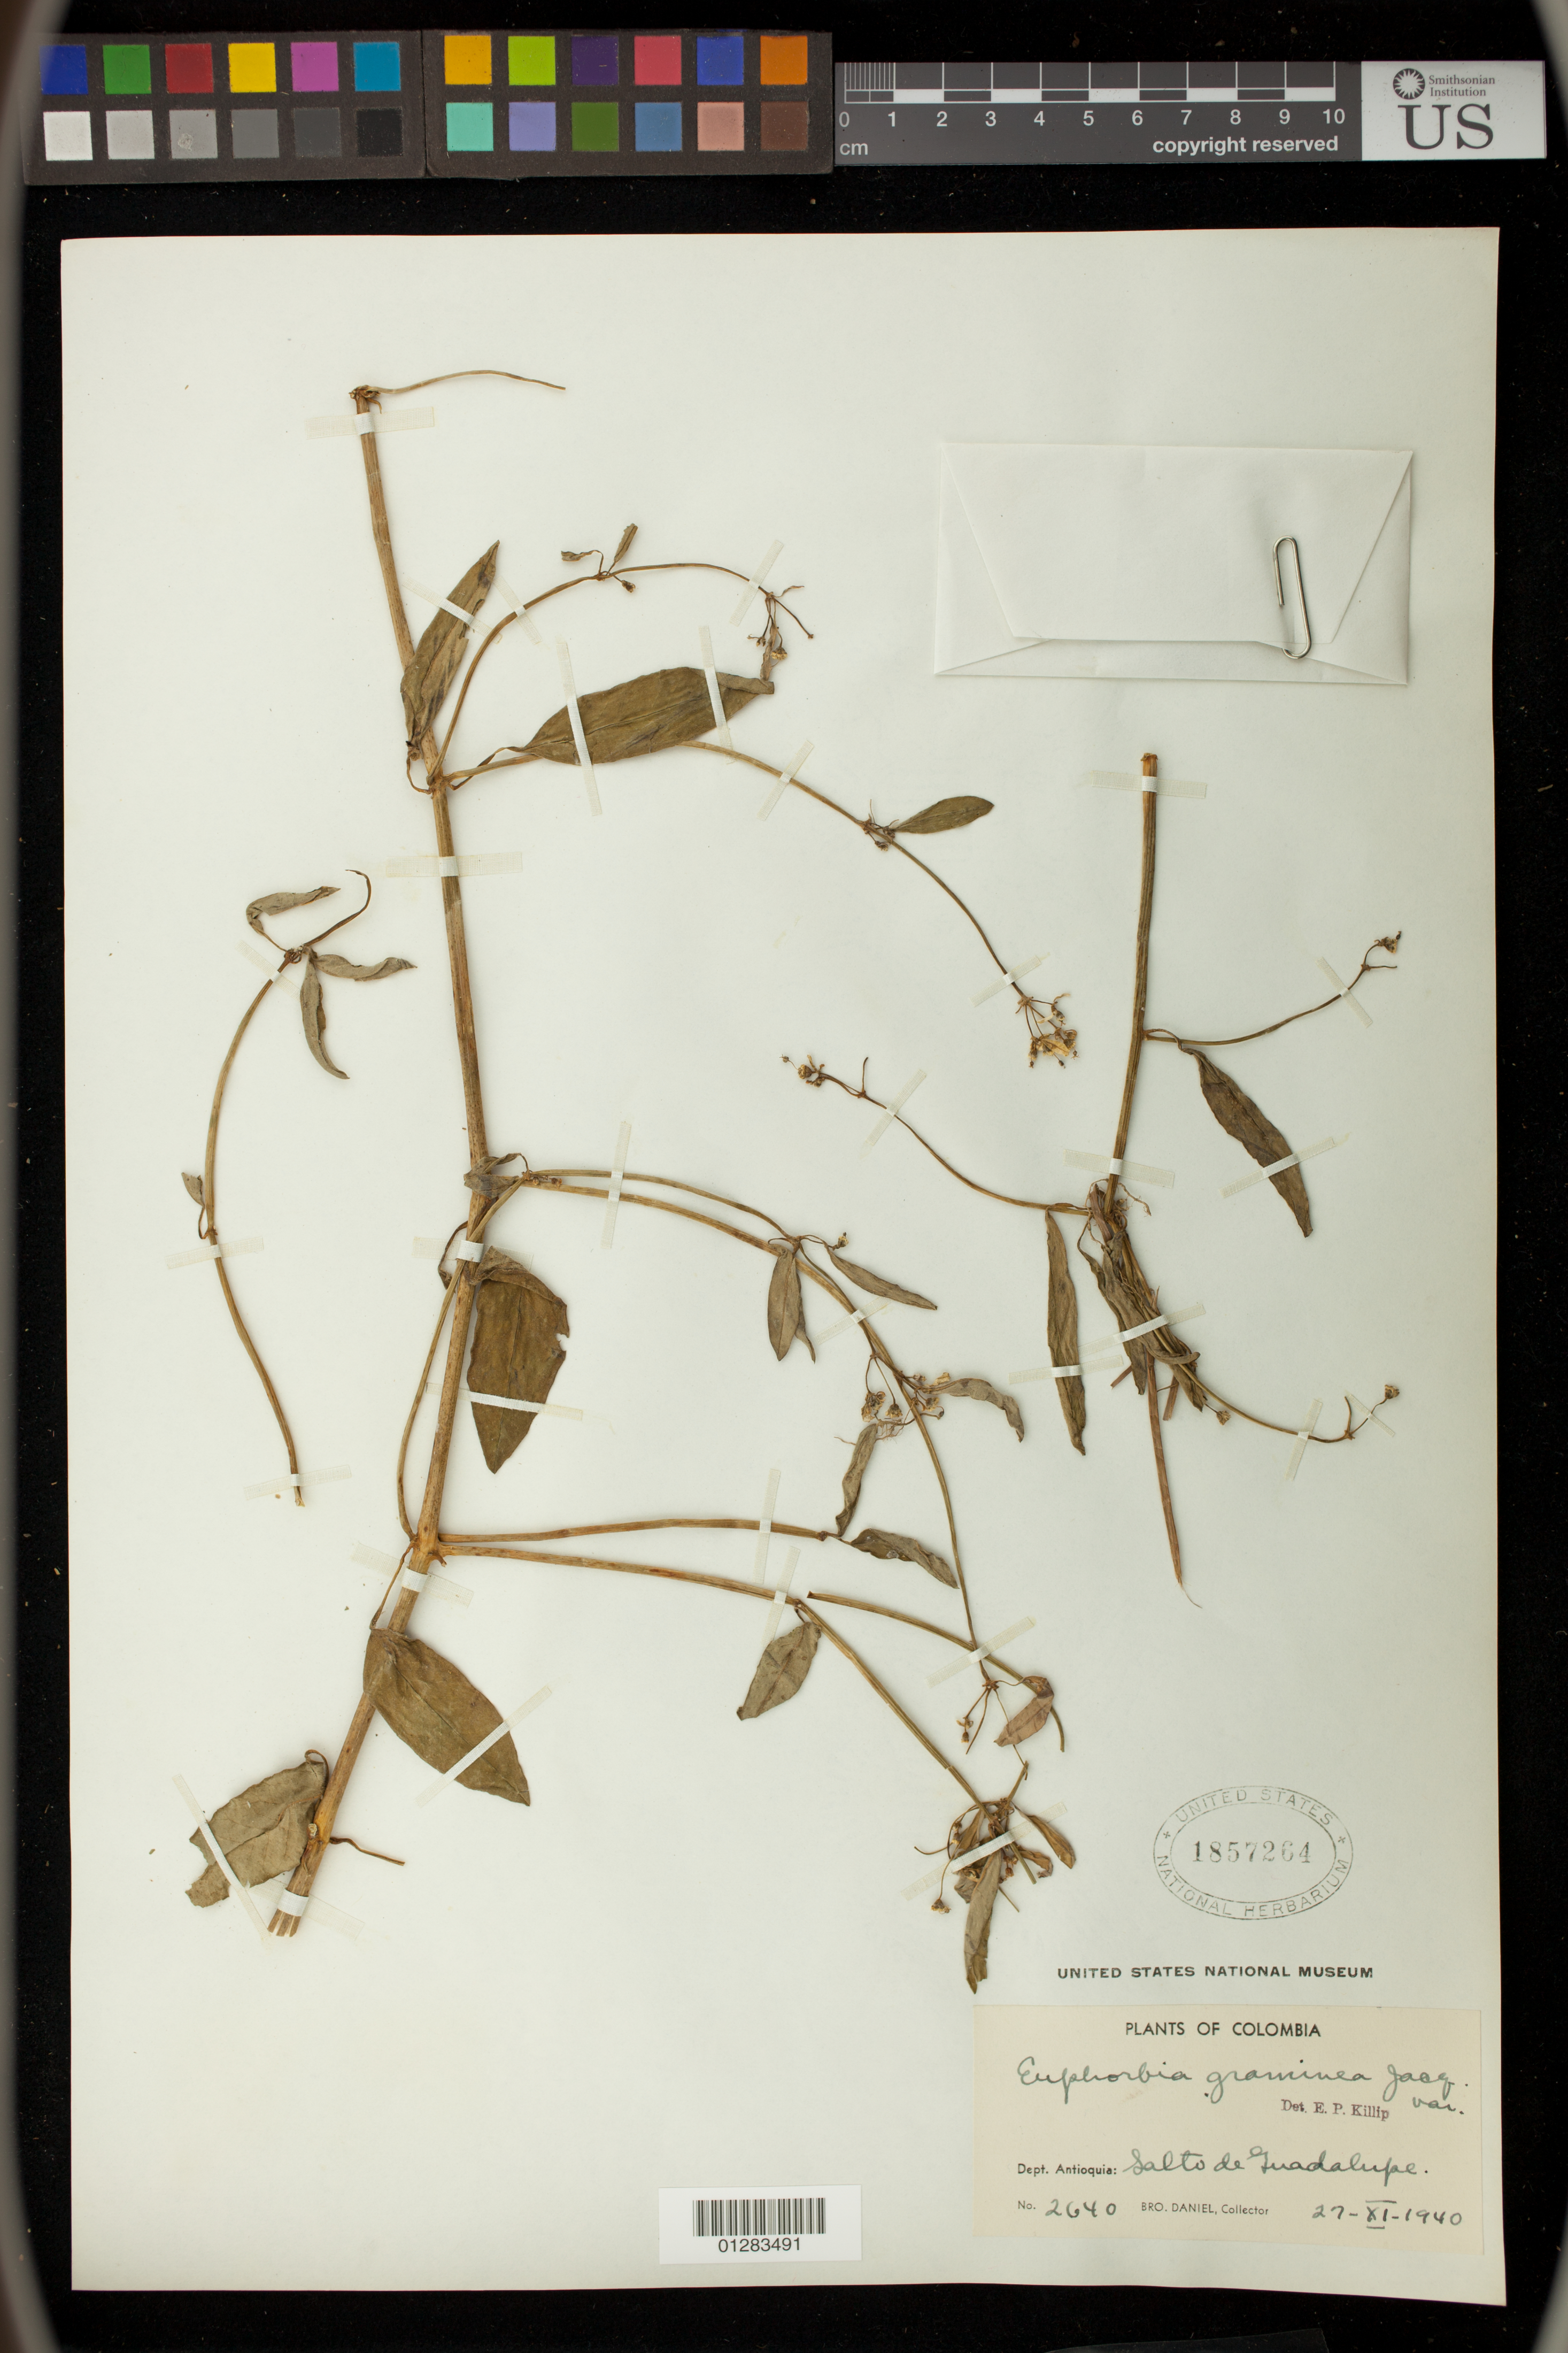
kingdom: Plantae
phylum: Tracheophyta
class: Magnoliopsida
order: Malpighiales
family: Euphorbiaceae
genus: Euphorbia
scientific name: Euphorbia graminea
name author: Jacq.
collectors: Bro. Daniel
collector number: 2640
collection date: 1940-11-27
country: Colombia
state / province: Antioquia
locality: Salto de Guadalupe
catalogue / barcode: US 1857264